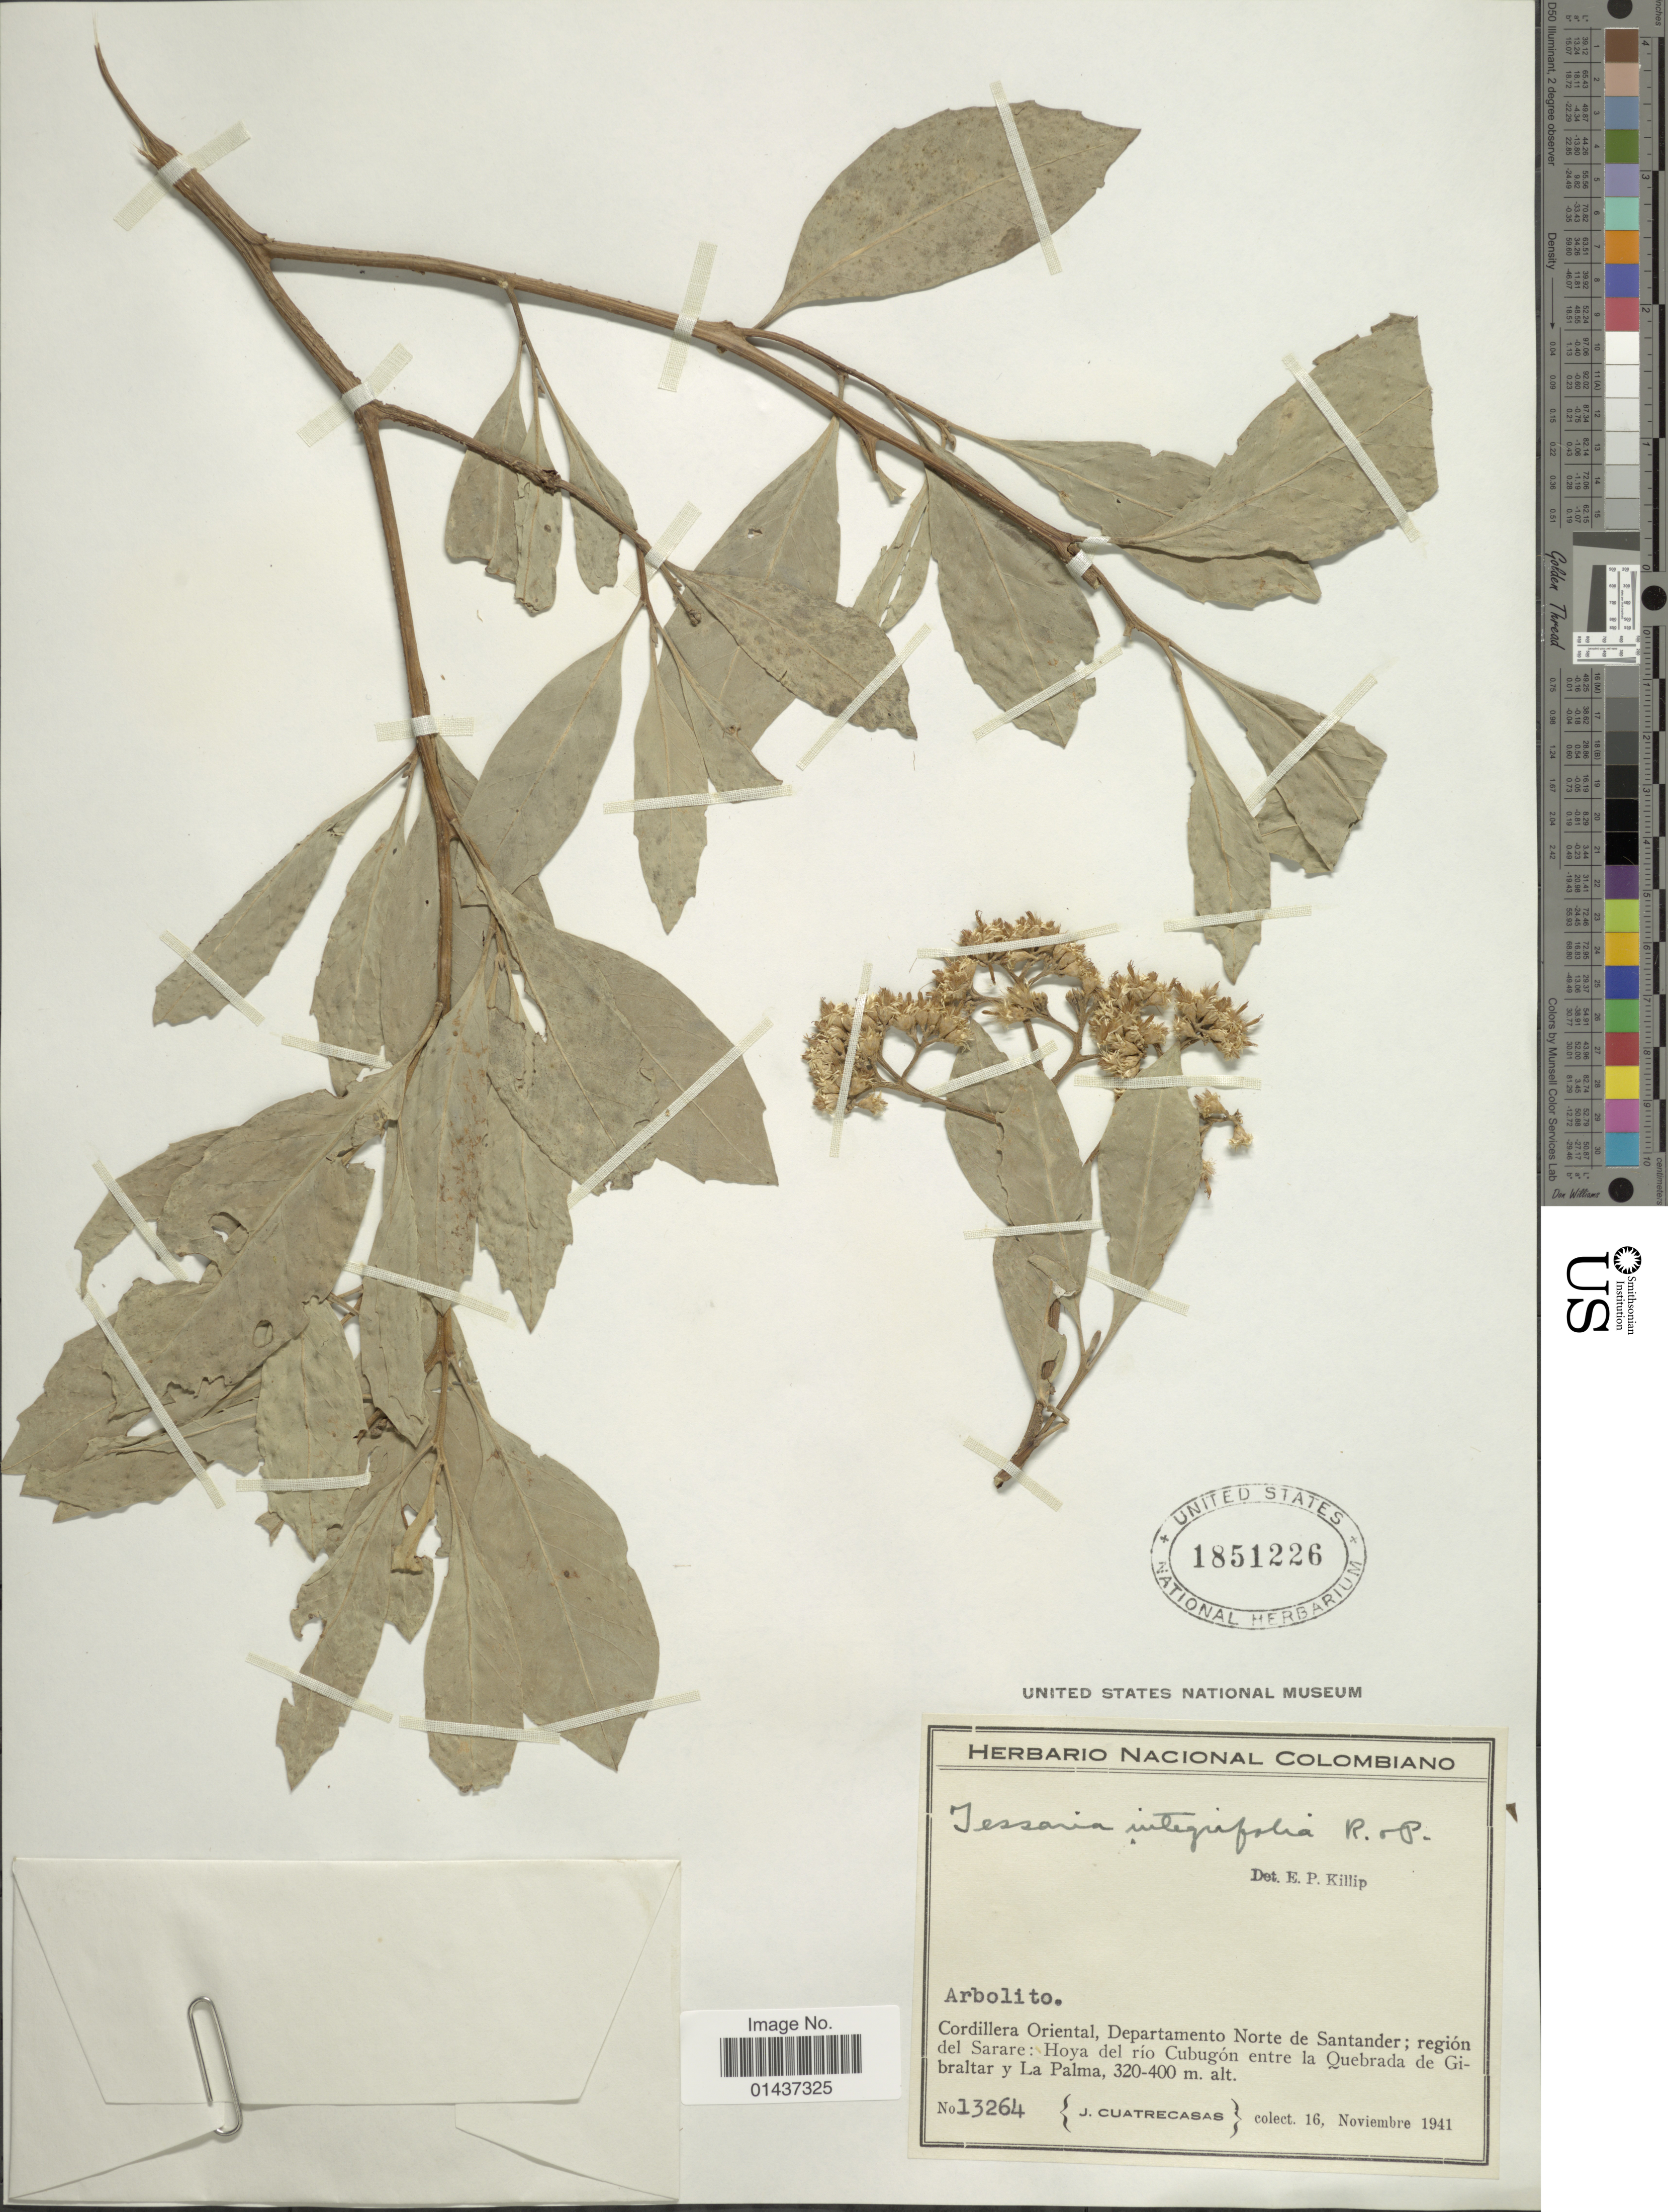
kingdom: Plantae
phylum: Tracheophyta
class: Magnoliopsida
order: Asterales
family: Asteraceae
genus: Tessaria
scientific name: Tessaria integrifolia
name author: Ruiz & Pav.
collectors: J. Cuatrecasas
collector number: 13264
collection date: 1941-11-16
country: Colombia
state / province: Norte de Santander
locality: Cordillera Oriental, Departamento Norte de Santander; región del Sarare: Hoya del río Cubugón entre la Quebrada de Gibraltar y La Palma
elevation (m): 320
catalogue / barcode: US 1851226